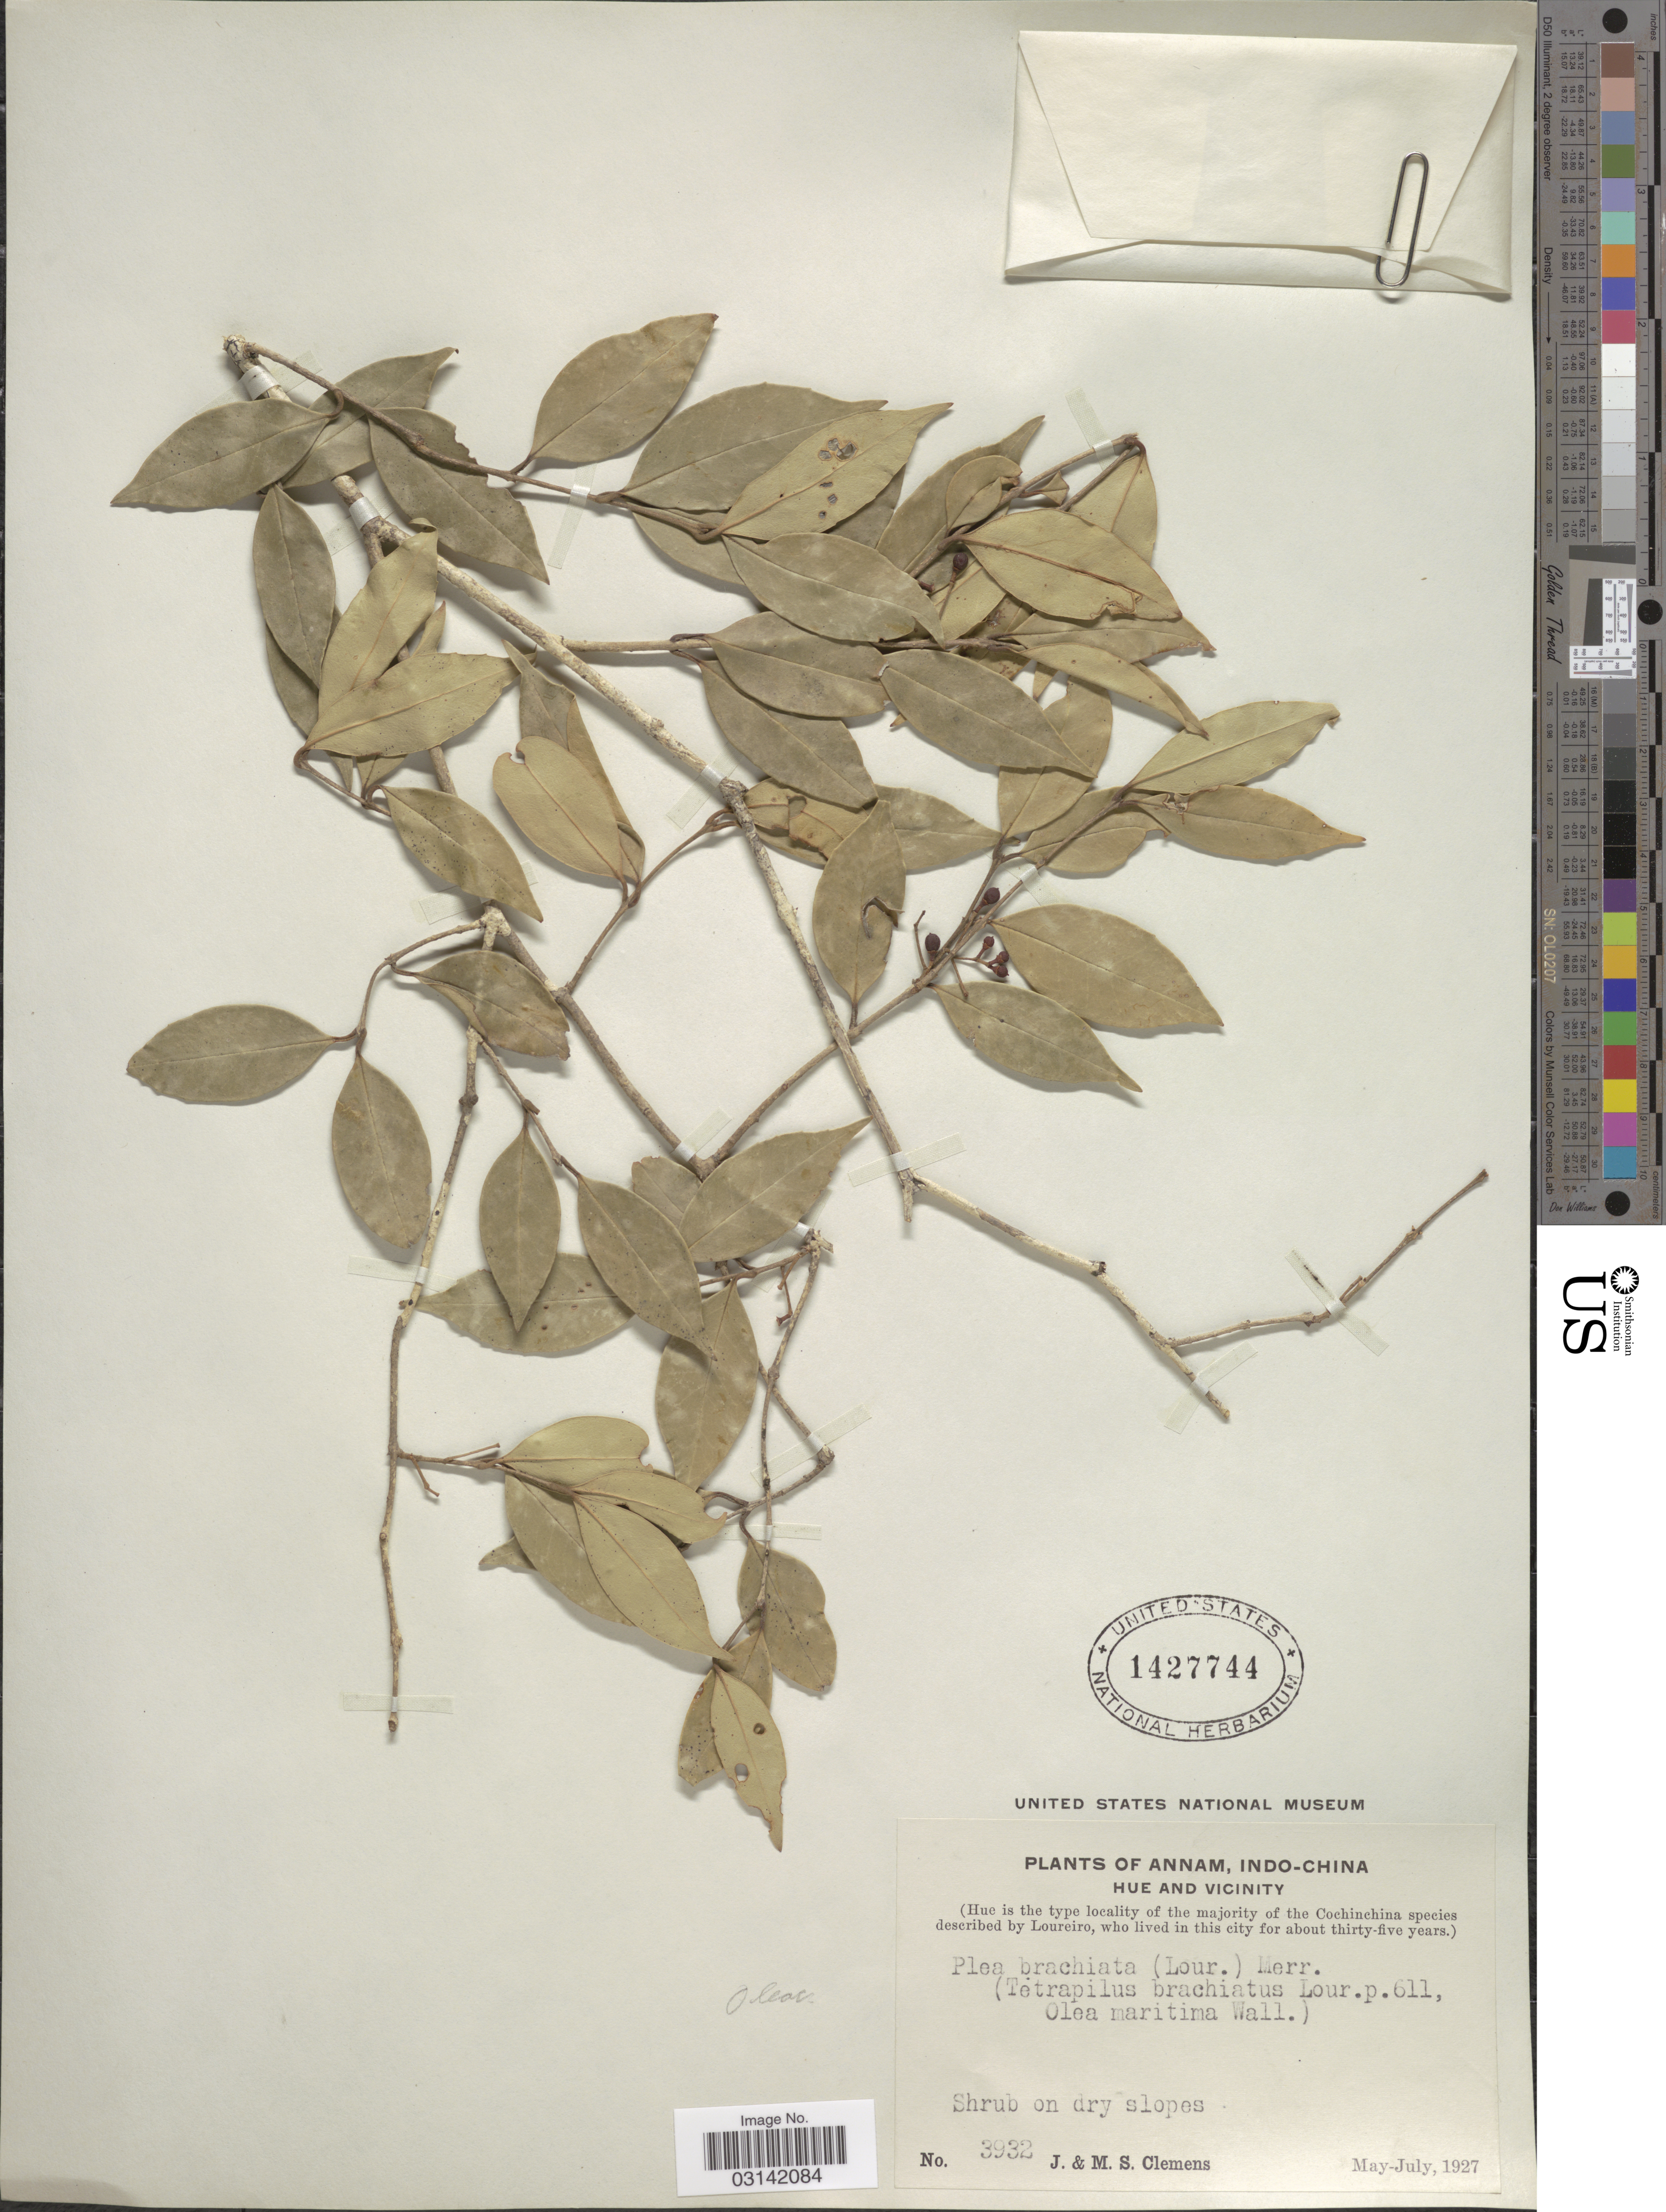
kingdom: Plantae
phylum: Tracheophyta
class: Magnoliopsida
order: Lamiales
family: Oleaceae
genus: Tetrapilus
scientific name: Tetrapilus brachiatus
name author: Lour.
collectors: J. Clemens & M. S. Clemens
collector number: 3932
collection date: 1927-05/1927-07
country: Vietnam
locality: Annam, Indo-China, Hue and Vicinity.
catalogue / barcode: US 1427744